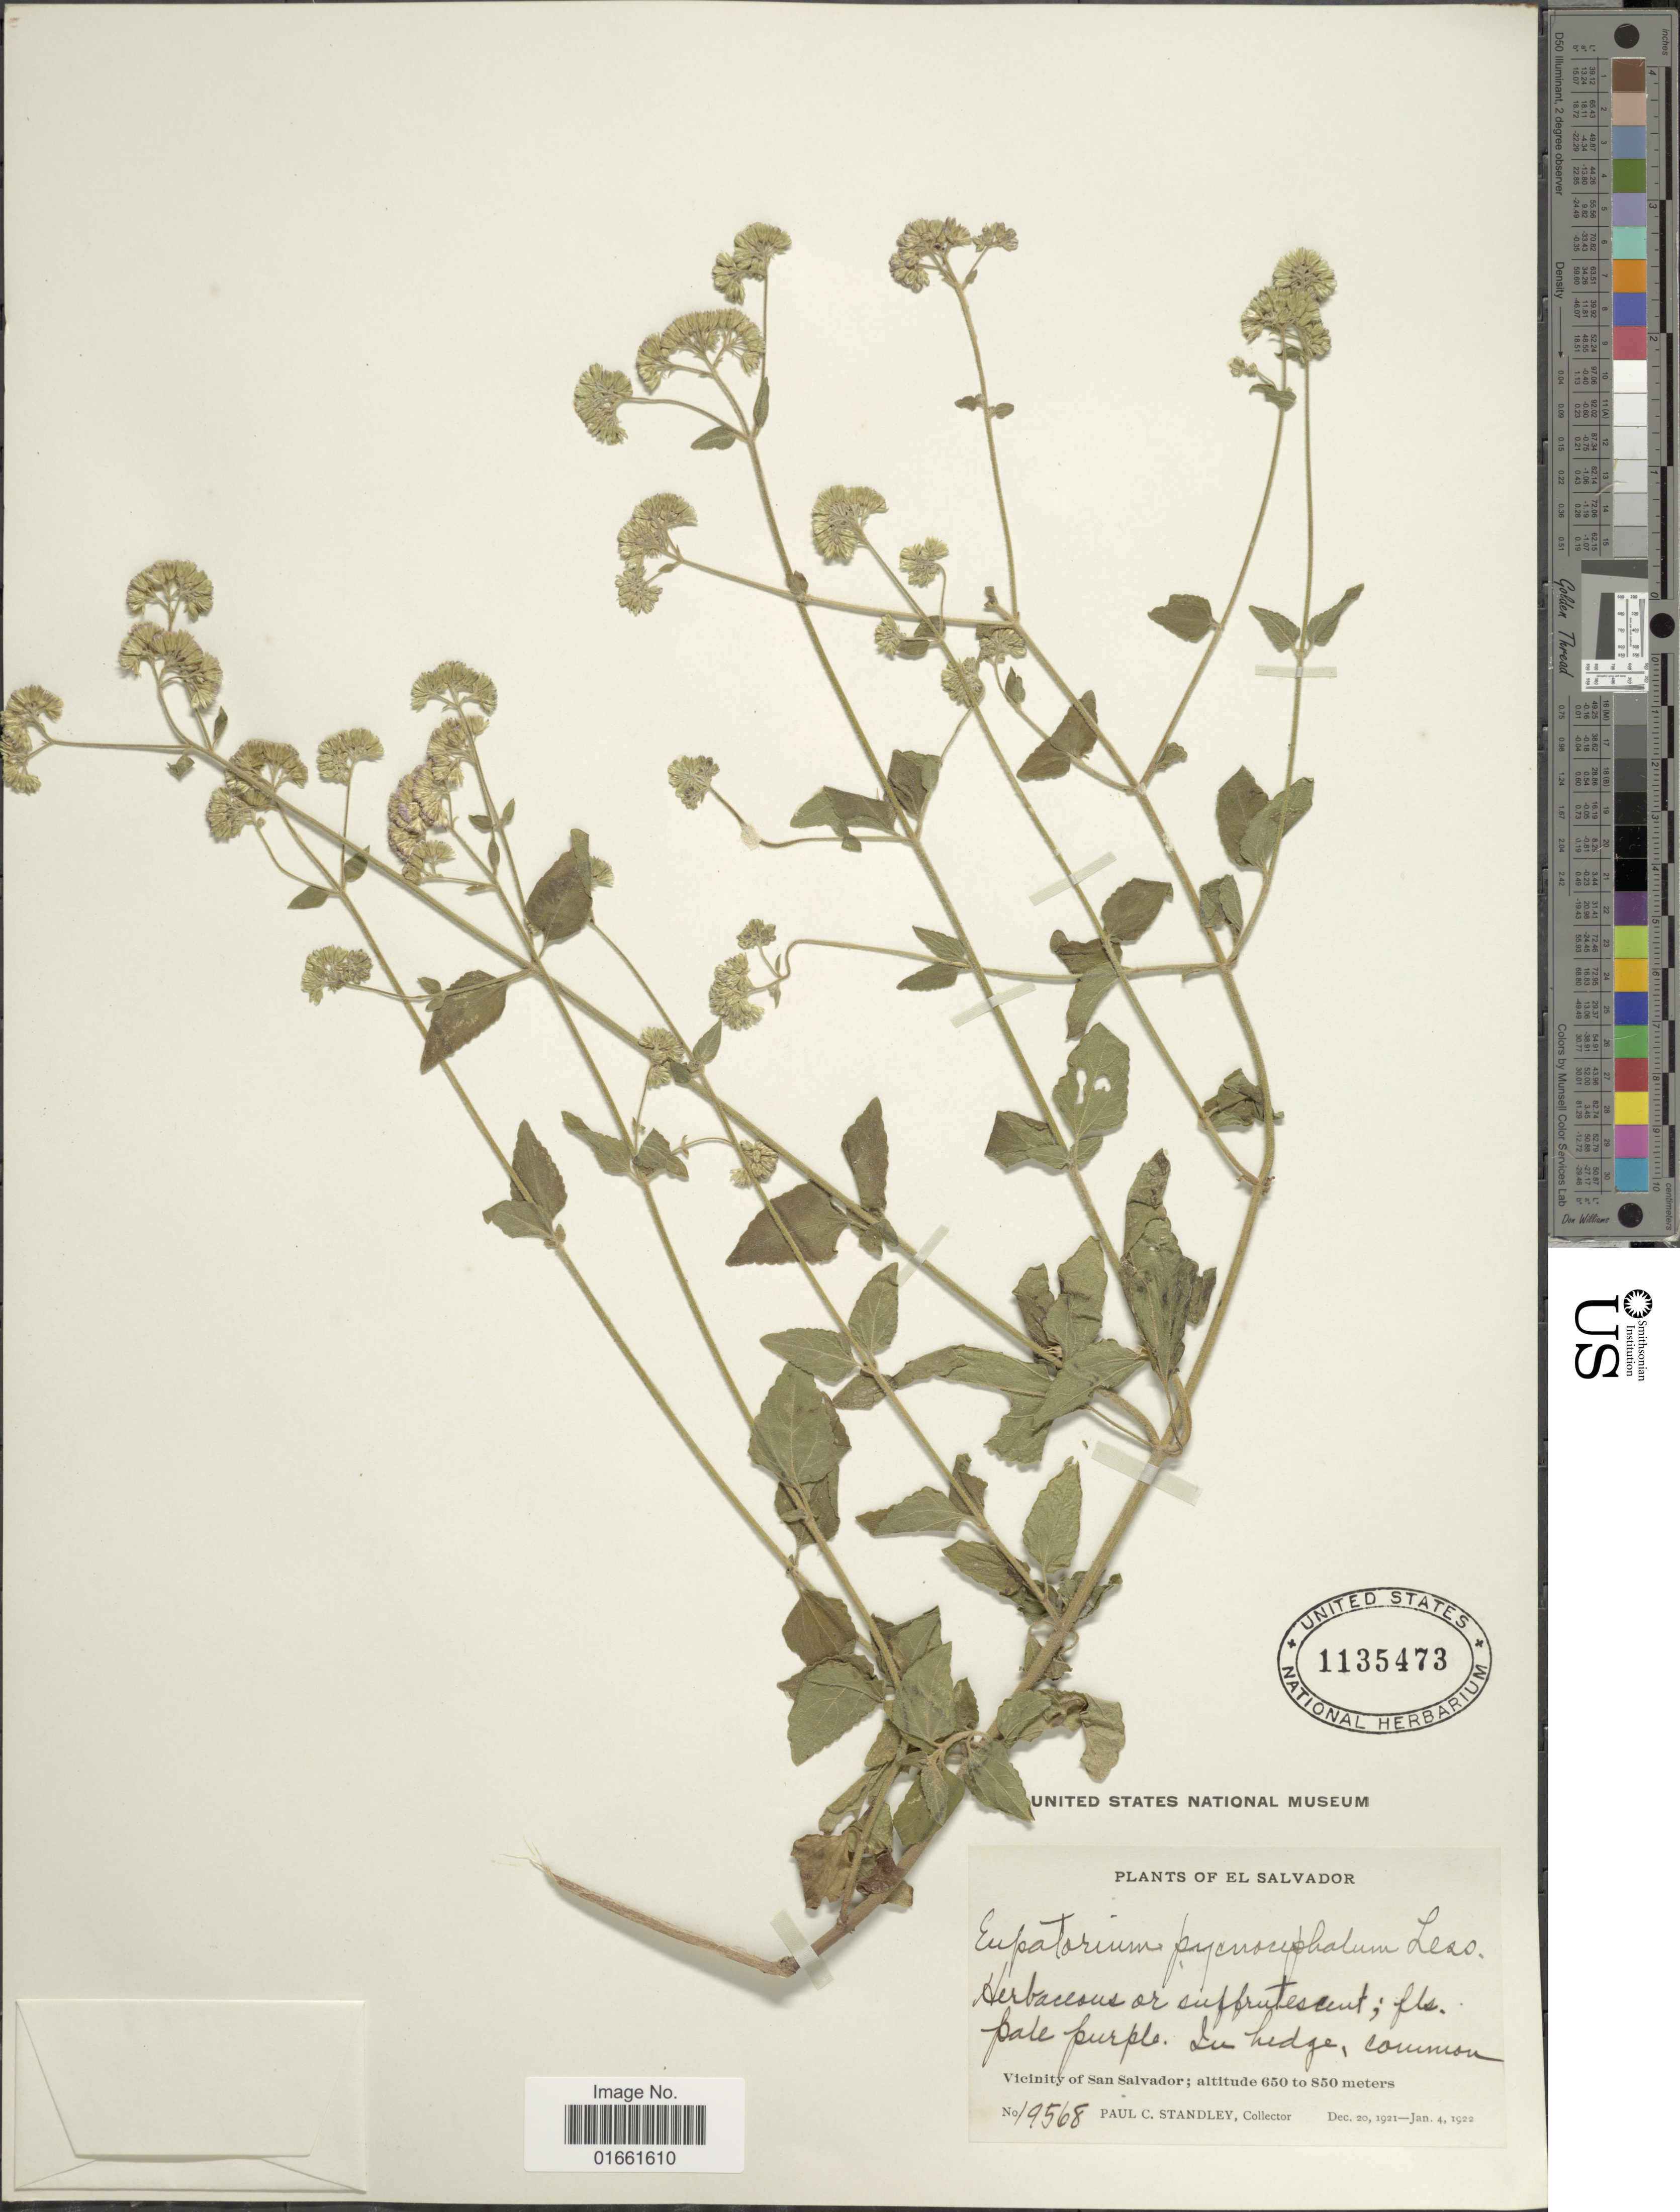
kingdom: Plantae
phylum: Tracheophyta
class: Magnoliopsida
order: Asterales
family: Asteraceae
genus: Fleischmannia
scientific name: Fleischmannia pratensis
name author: (Klatt) R.M. King & H. Rob.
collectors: P. C. Standley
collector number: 19568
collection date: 1921-12-20/1922-01-04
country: El Salvador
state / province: San Salvador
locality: Vicinity of San Salvador.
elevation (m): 650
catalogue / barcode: US 1135473